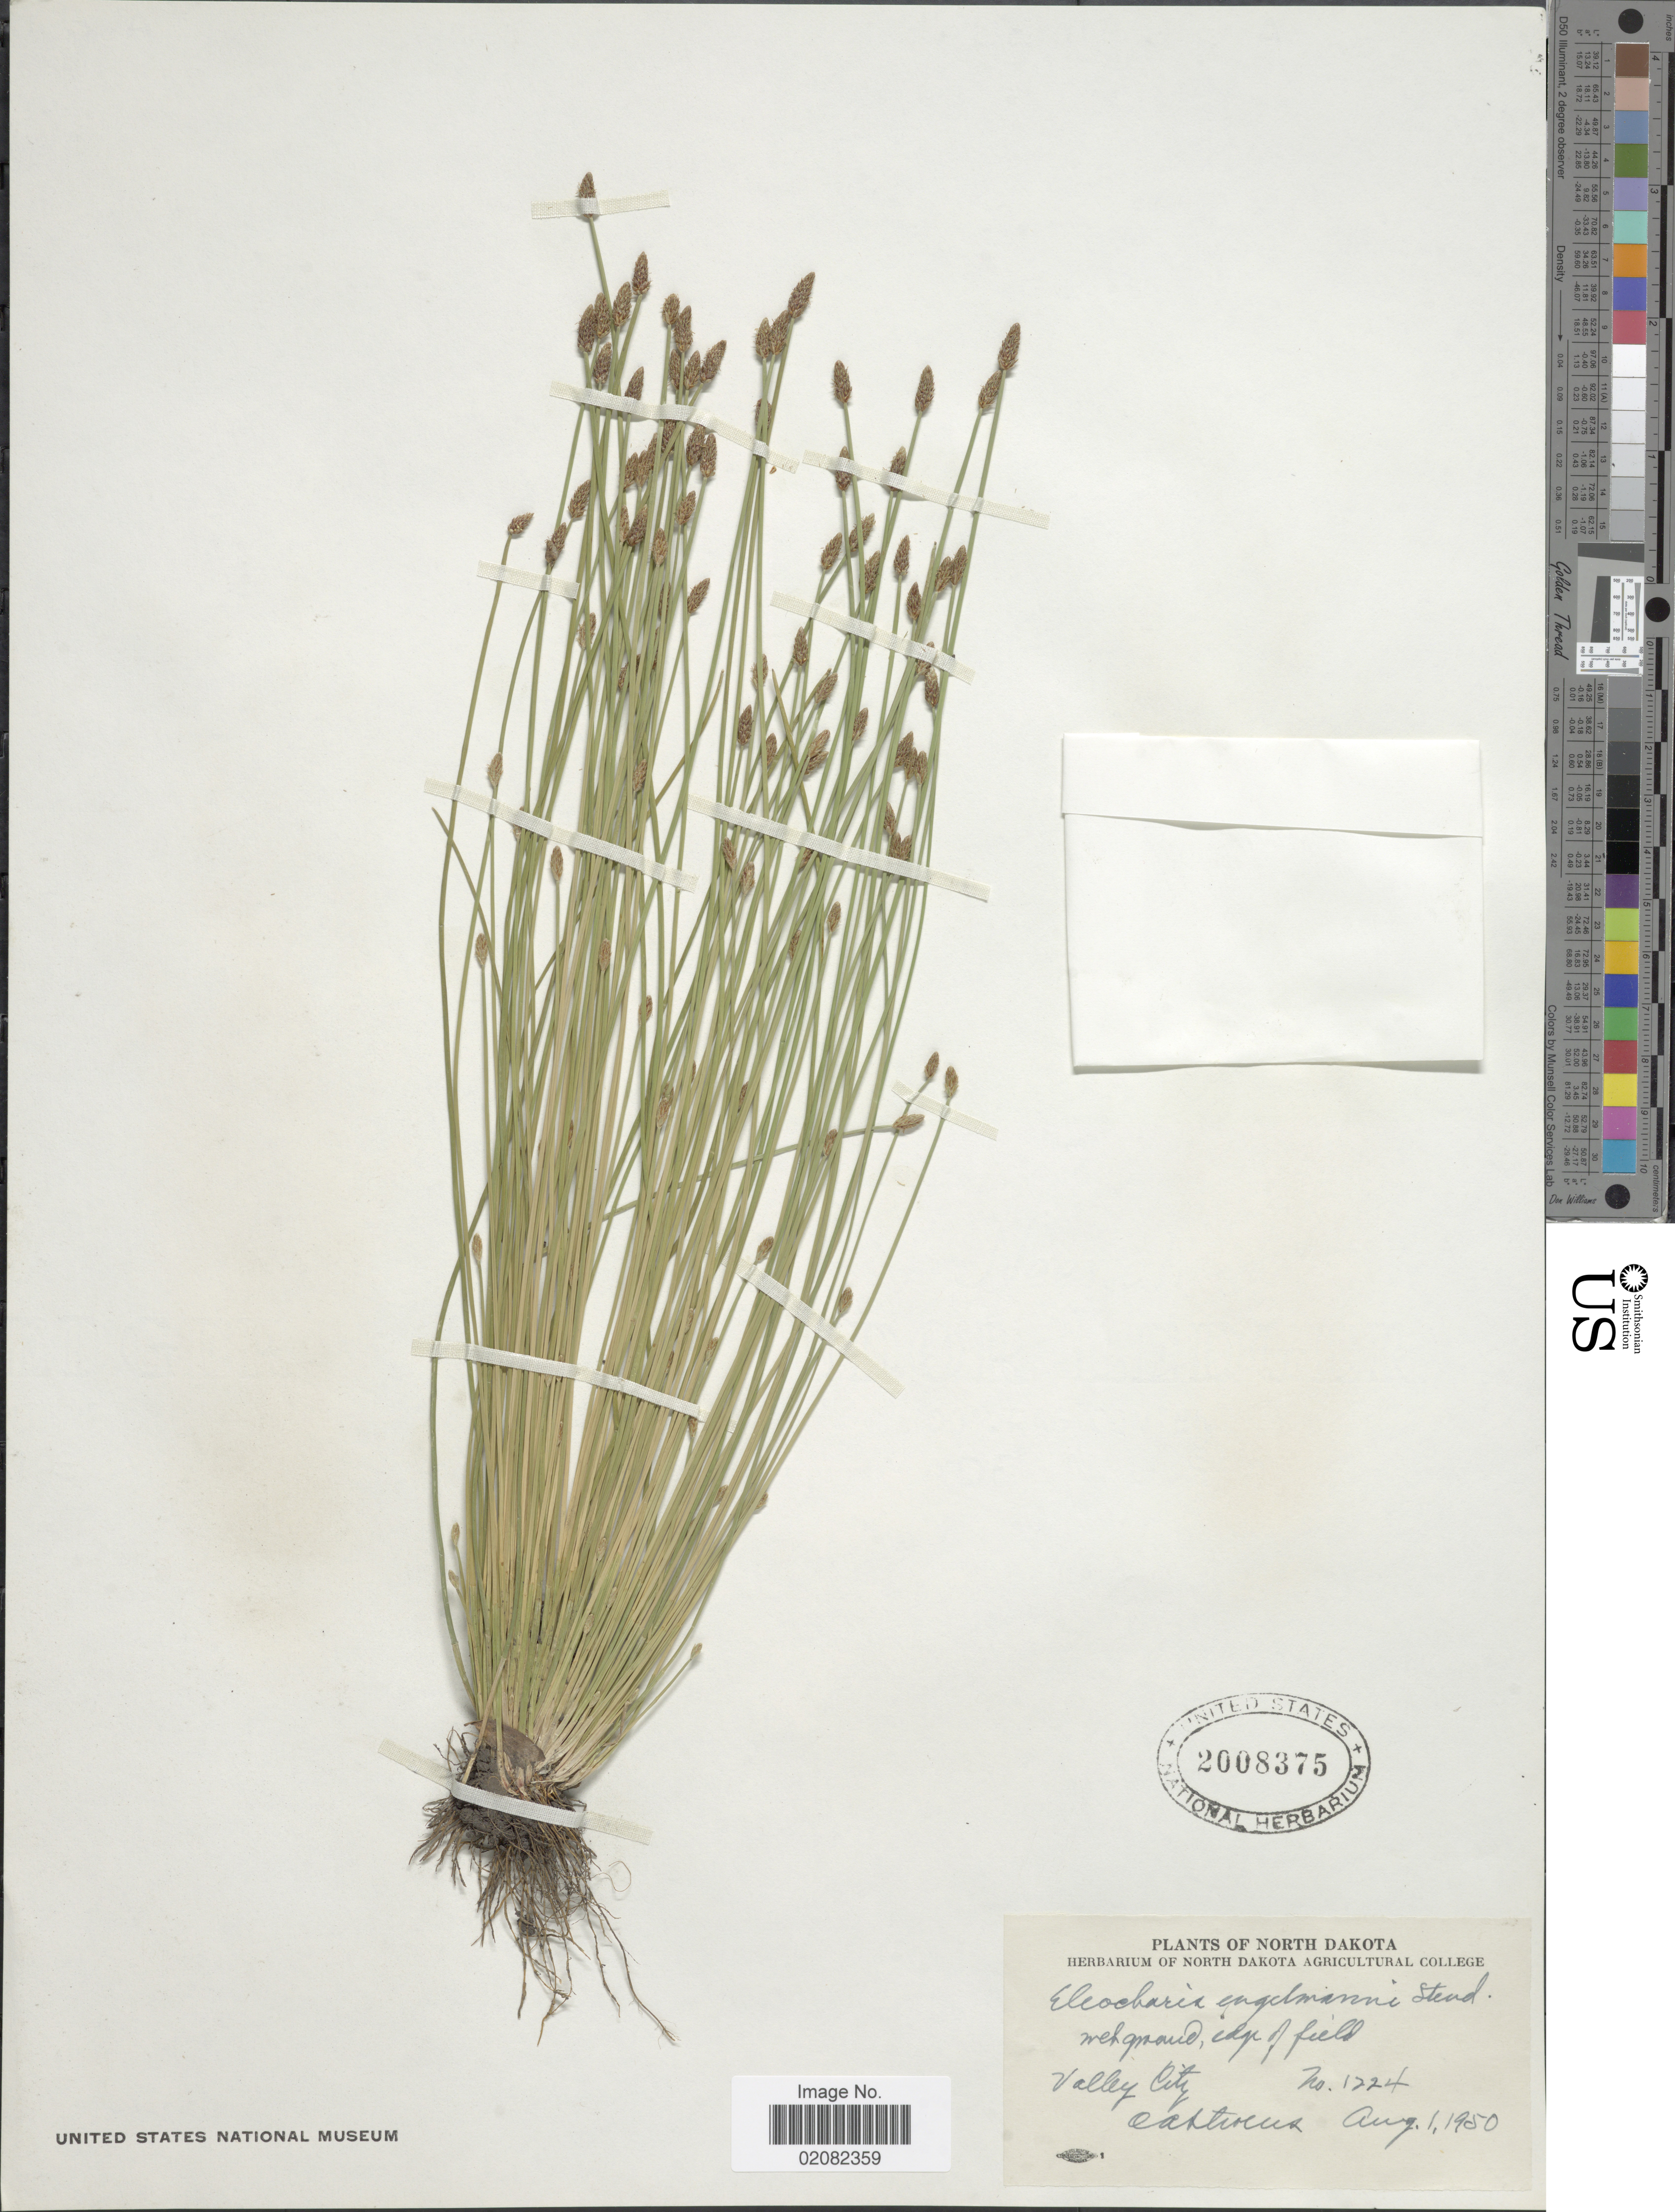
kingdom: Plantae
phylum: Tracheophyta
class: Liliopsida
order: Poales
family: Cyperaceae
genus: Eleocharis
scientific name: Eleocharis engelmannii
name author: Steud.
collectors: O. A. Stevens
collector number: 1224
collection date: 1950-08-01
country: United States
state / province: North Dakota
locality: Valley City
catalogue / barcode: US 2008375